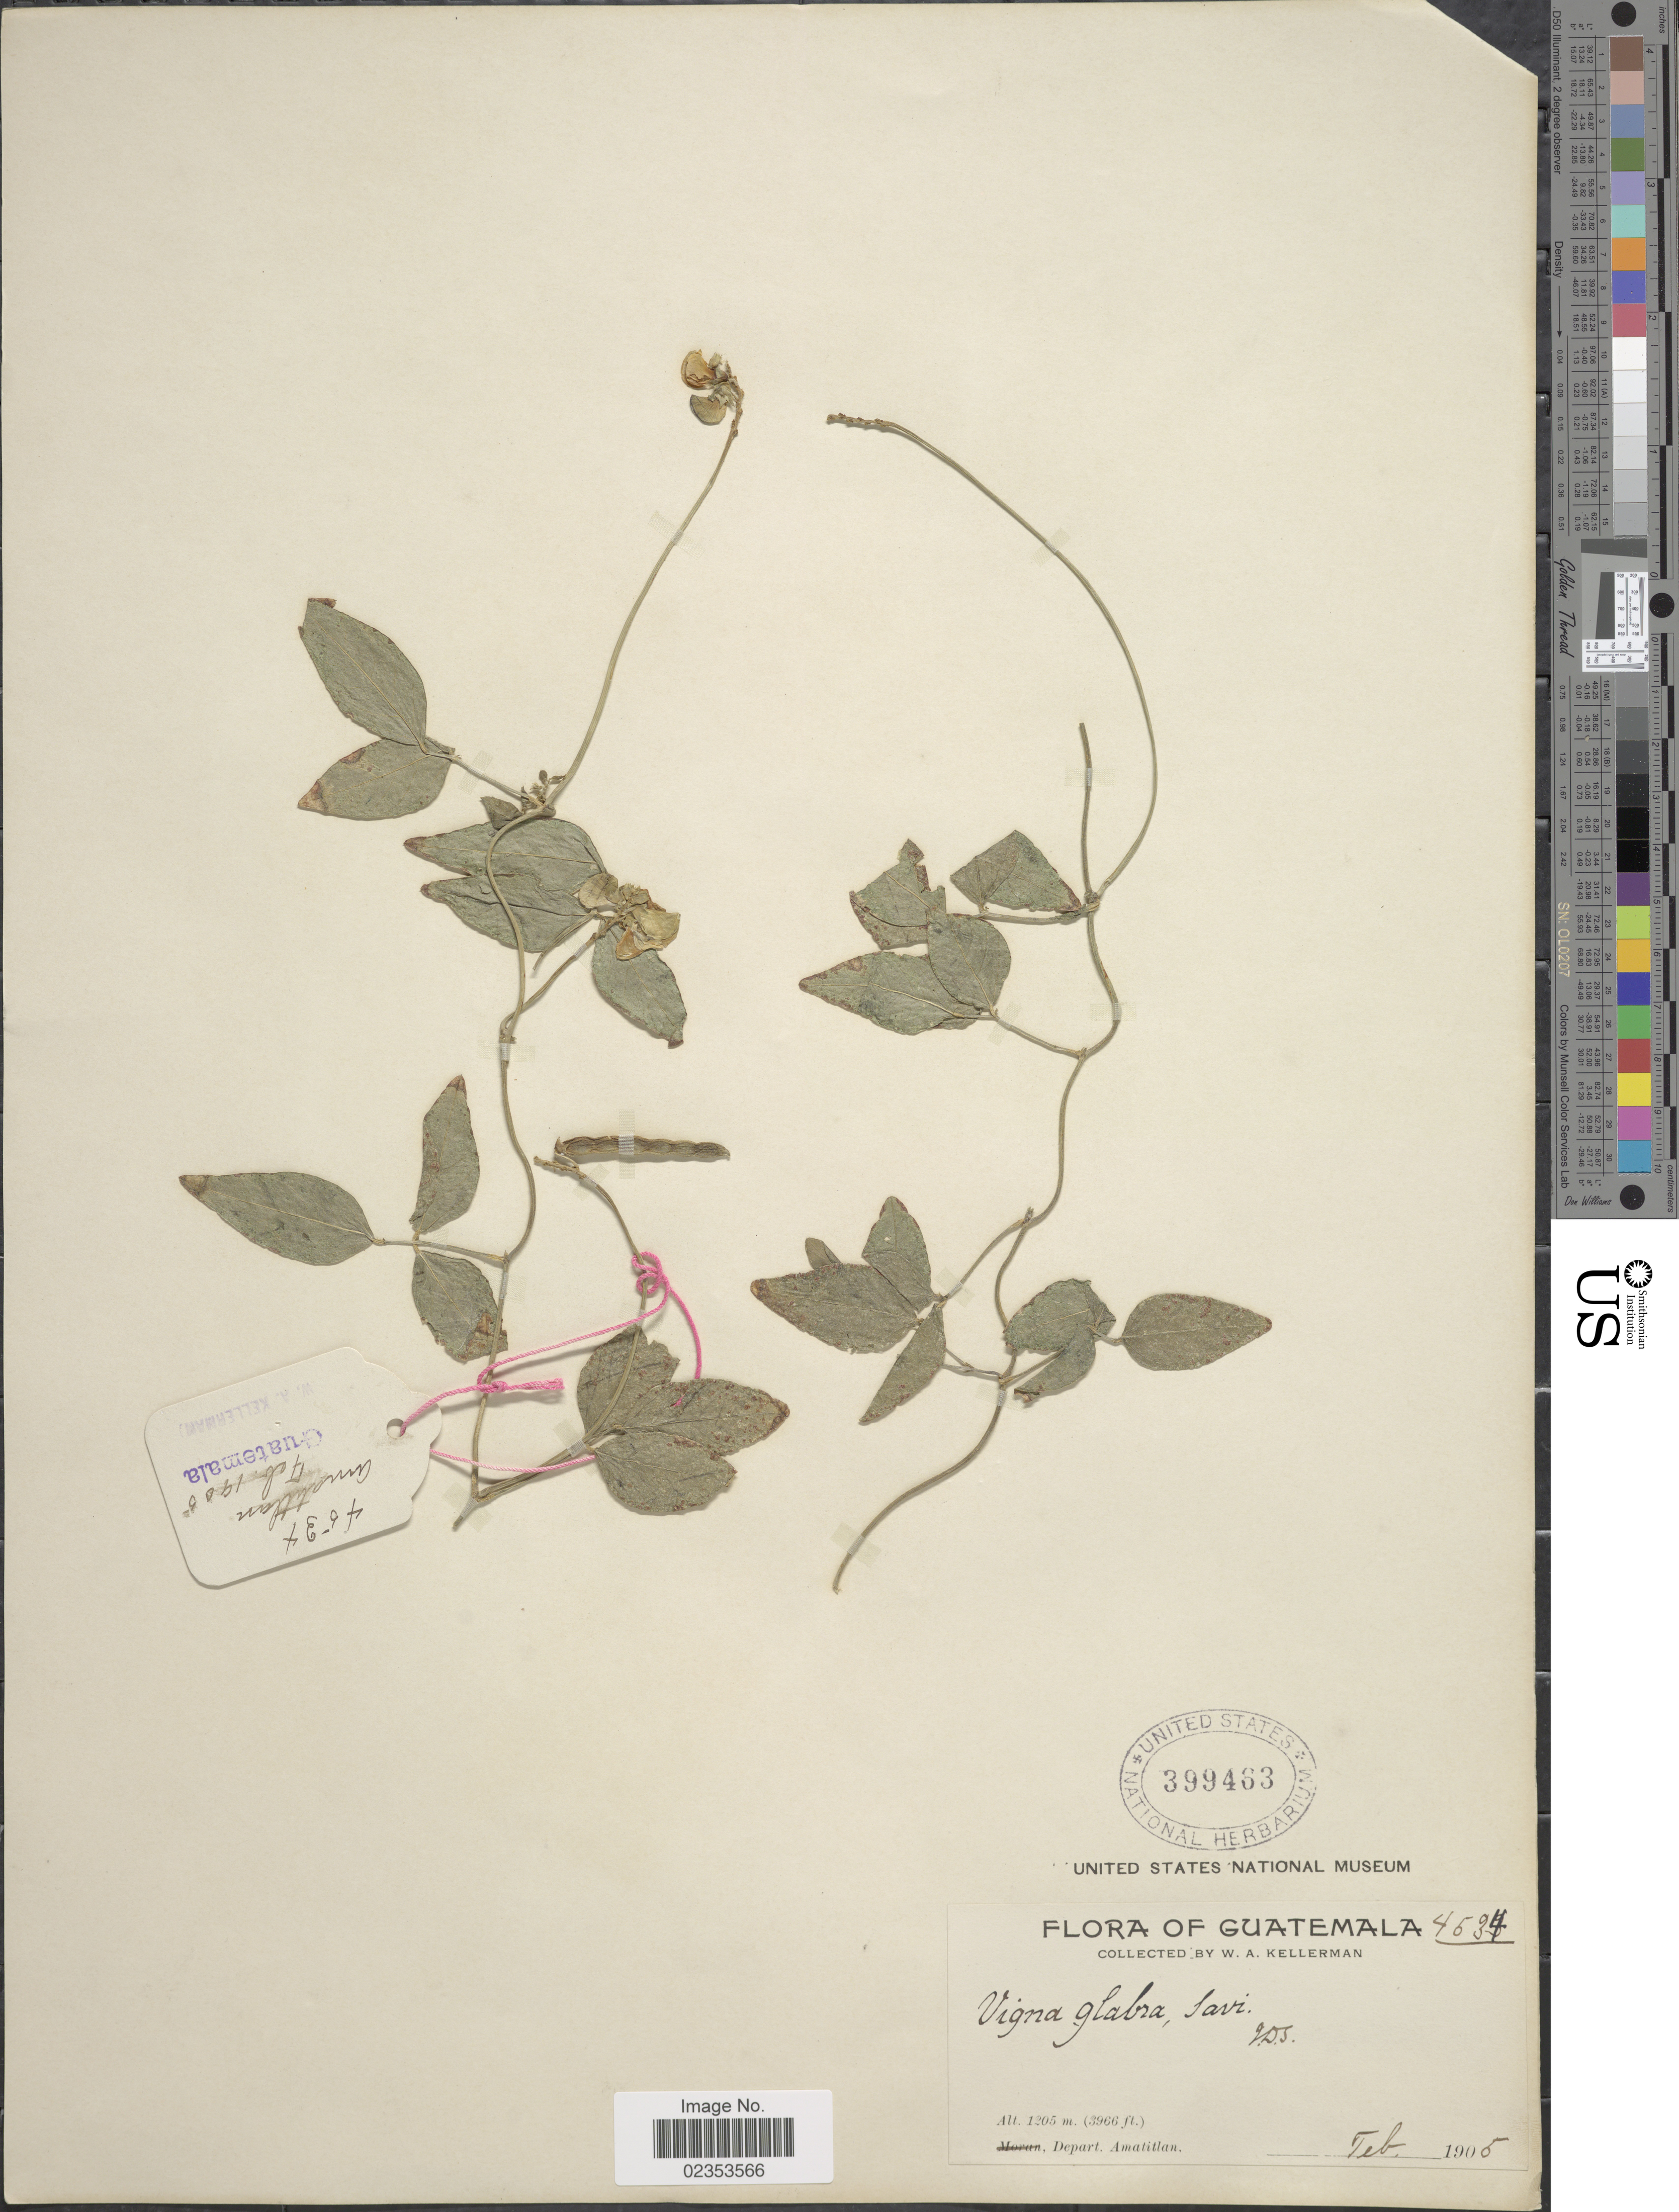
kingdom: Plantae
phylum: Tracheophyta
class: Magnoliopsida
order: Fabales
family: Fabaceae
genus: Vigna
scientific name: Vigna luteola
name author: (Jacq.) Benth.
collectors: W. Kellerman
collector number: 4534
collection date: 1905-02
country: Guatemala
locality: Depart. Amatitlan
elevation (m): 1205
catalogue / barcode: US 399463